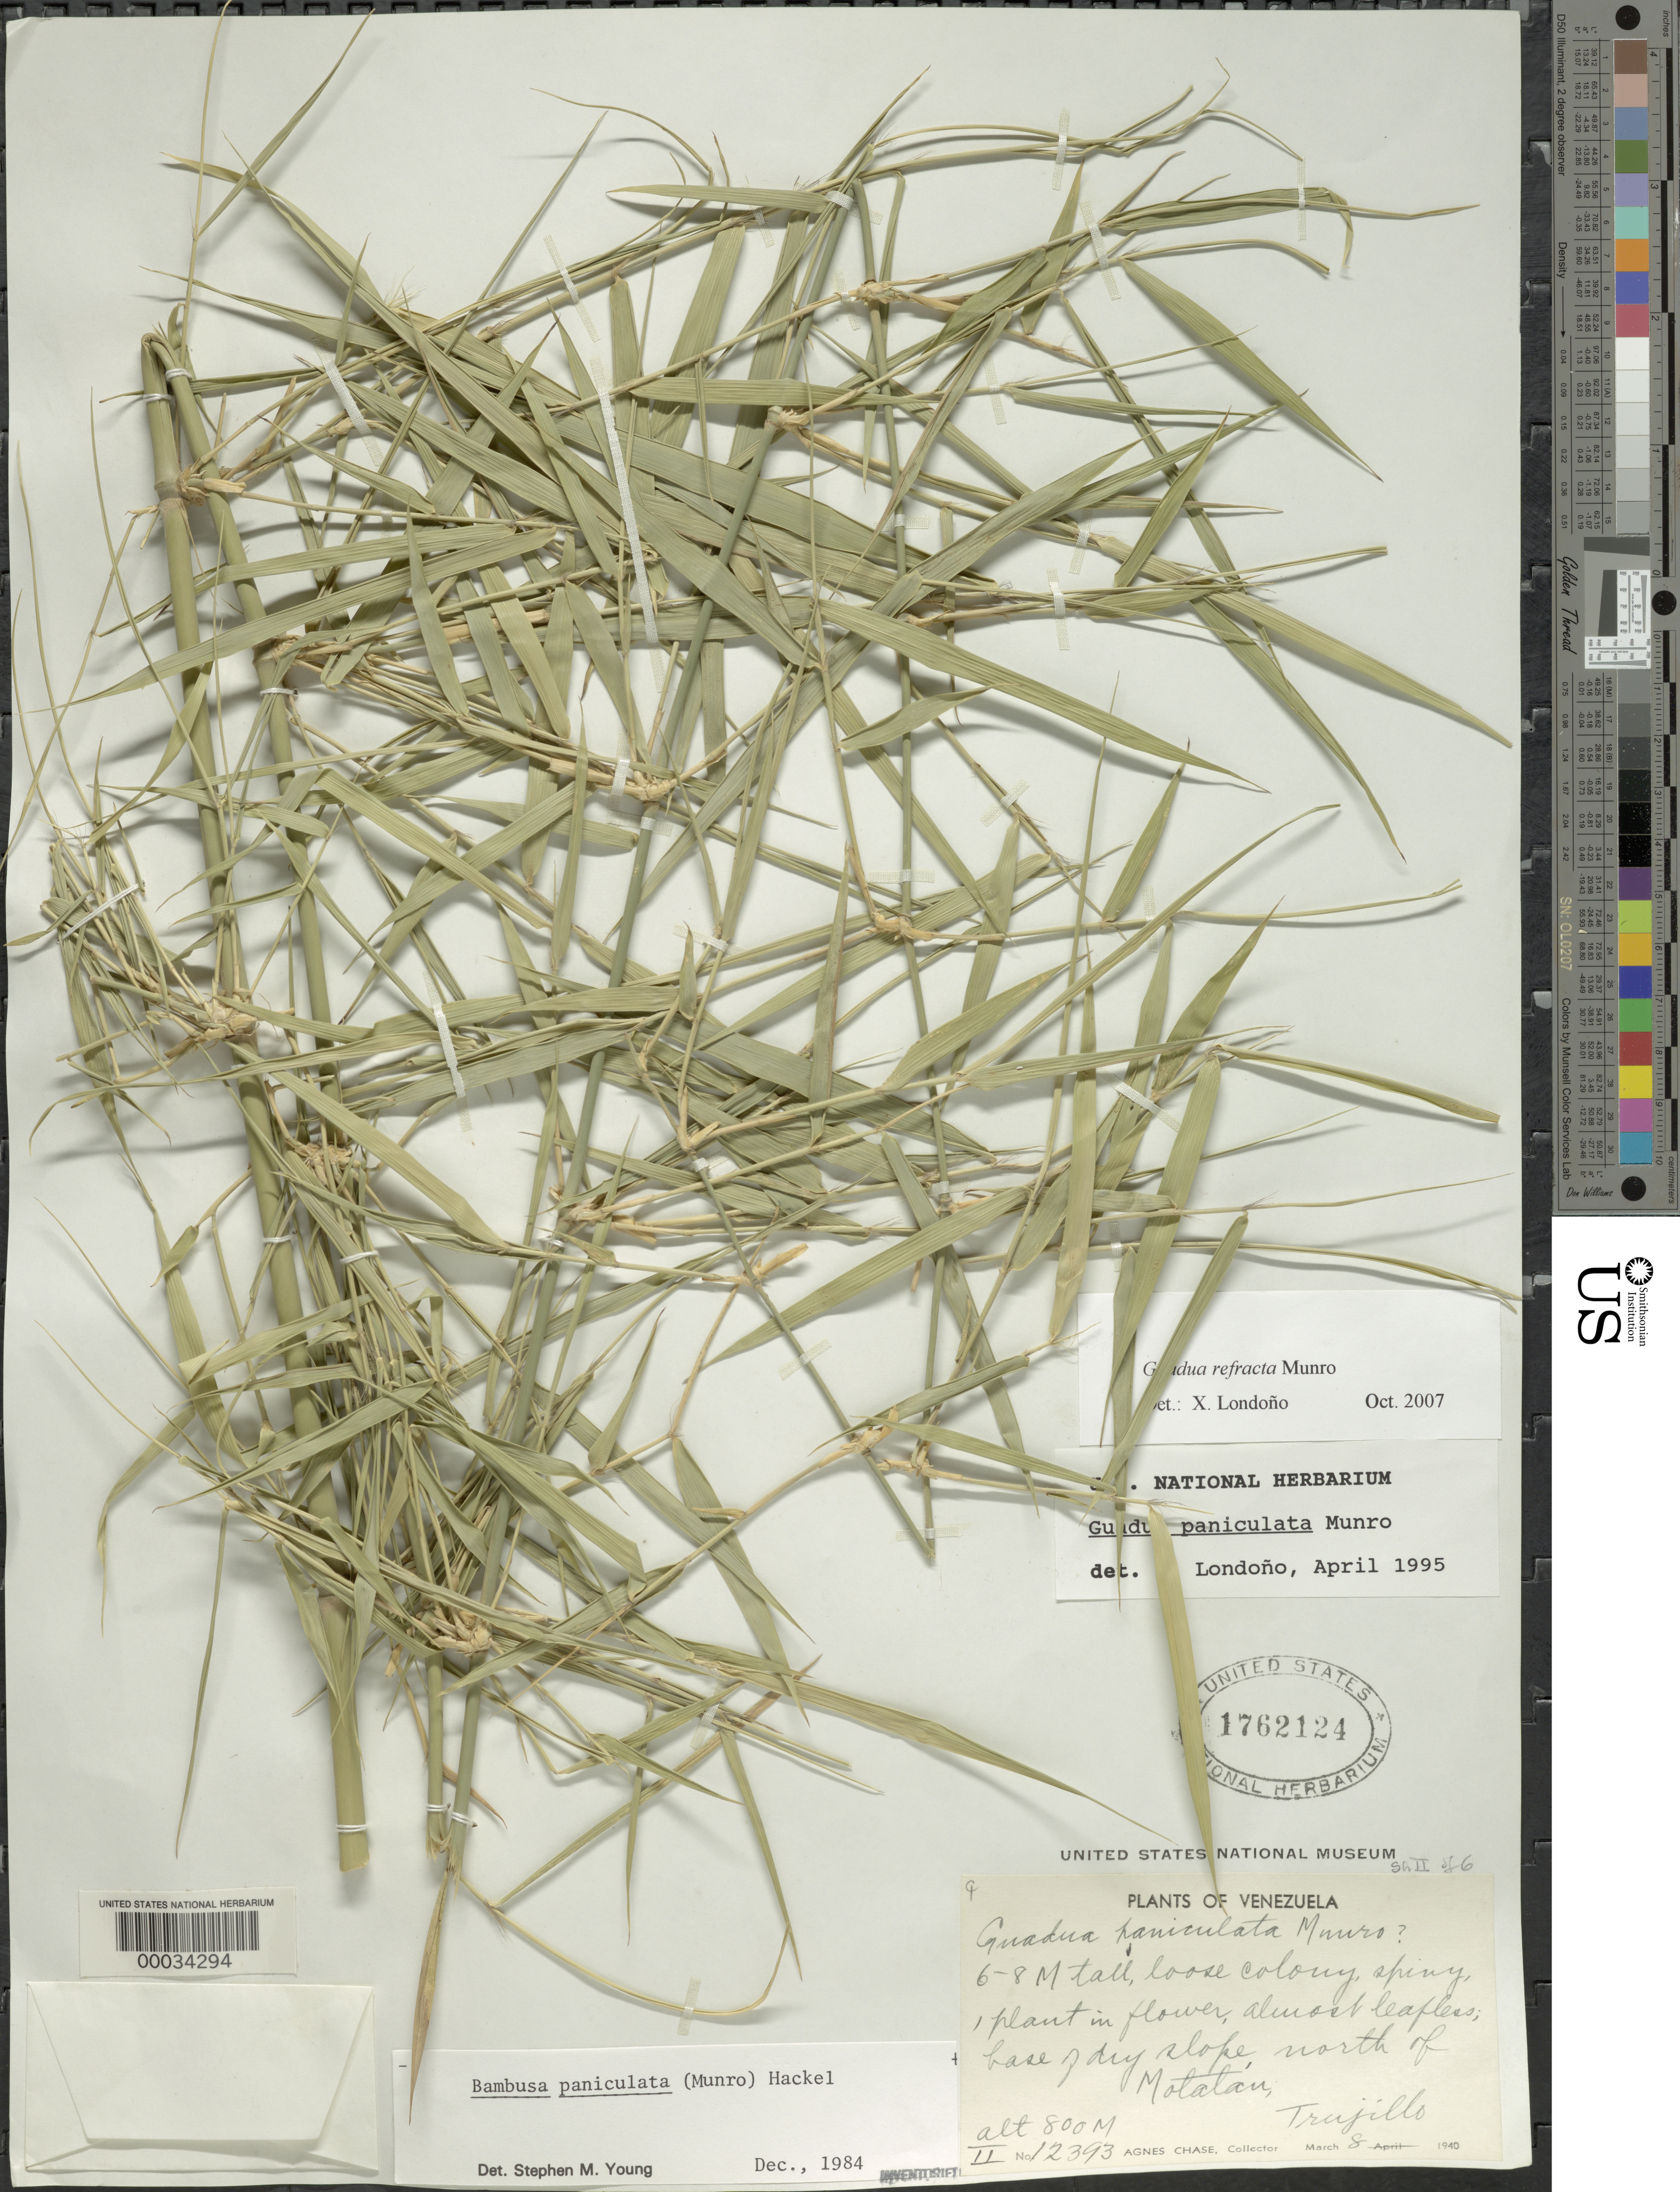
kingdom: Plantae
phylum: Tracheophyta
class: Liliopsida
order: Poales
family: Poaceae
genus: Guadua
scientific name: Guadua refracta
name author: Munro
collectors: A. Chase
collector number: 12393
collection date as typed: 08 Mar 1940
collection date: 1940-03-08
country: Venezuela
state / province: Trujillo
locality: Motalan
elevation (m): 800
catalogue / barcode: US 1762124